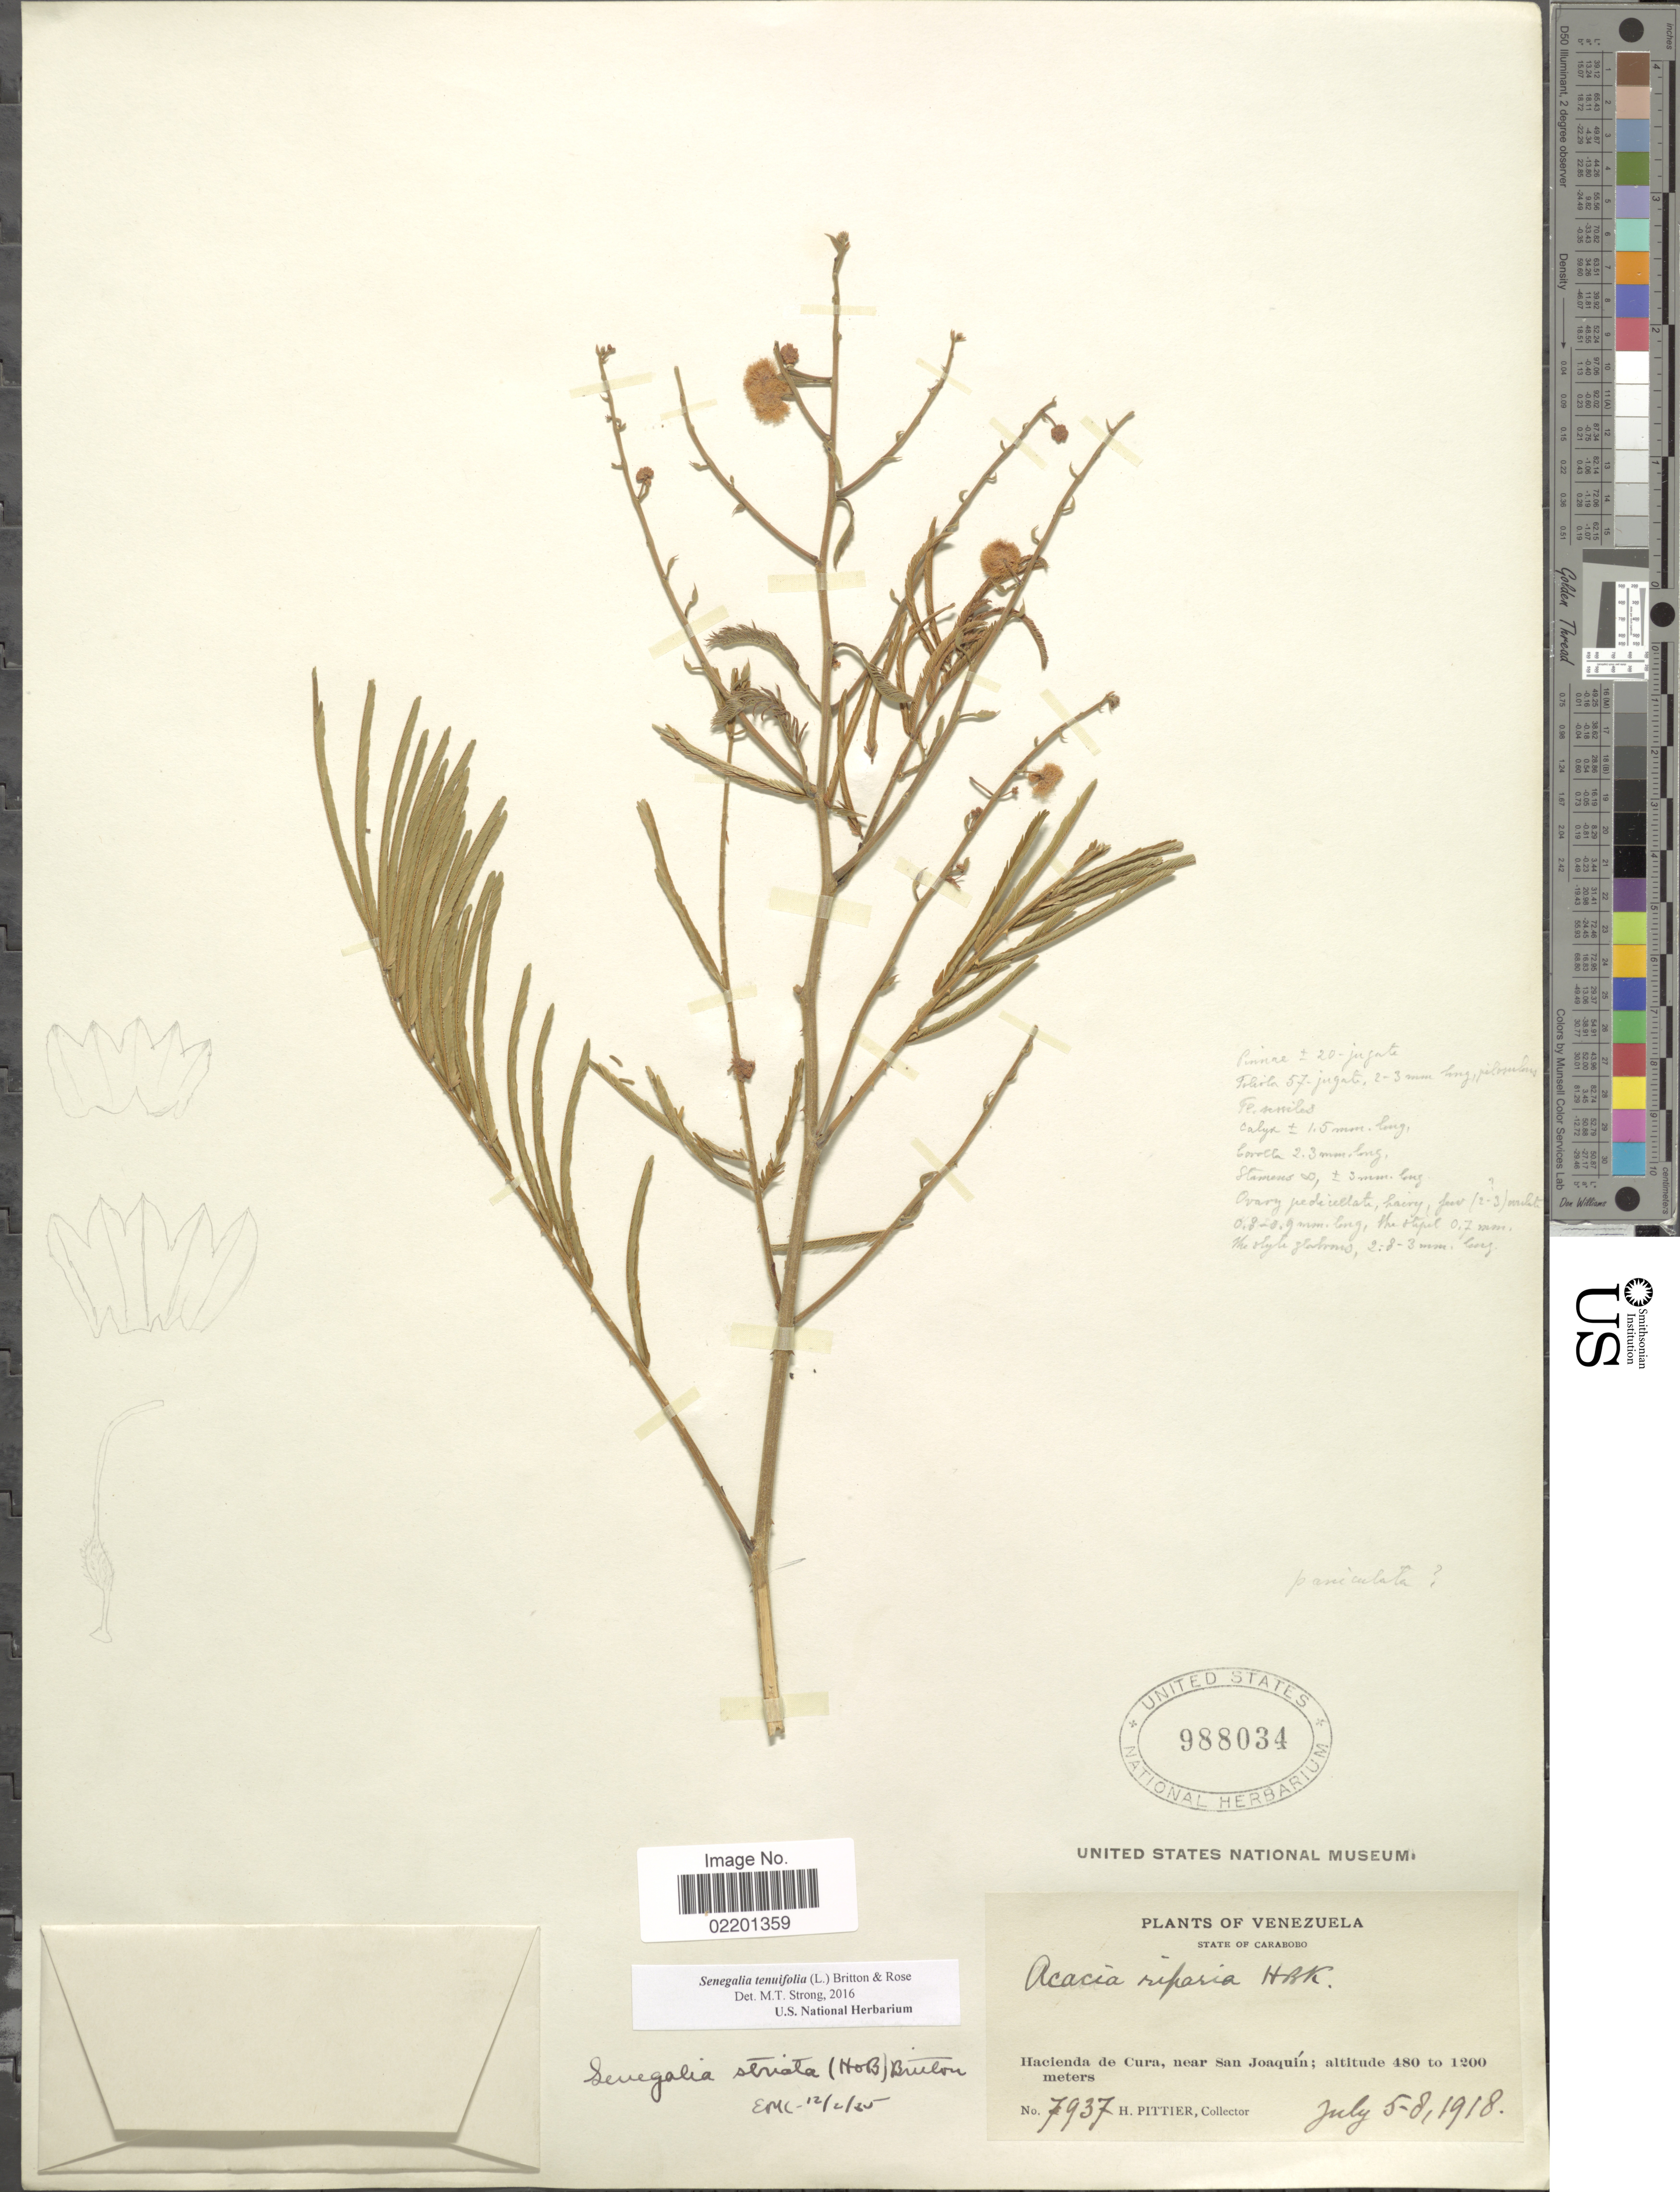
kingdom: Plantae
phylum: Tracheophyta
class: Magnoliopsida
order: Fabales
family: Fabaceae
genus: Senegalia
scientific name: Senegalia tenuifolia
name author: (L.) Britton & Rose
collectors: H. F. Pittier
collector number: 7937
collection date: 1918-07-05/1918-07-08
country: Venezuela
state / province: Carabobo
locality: State of Carabobo, Hacienda de Cura, near San Joaquin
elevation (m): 480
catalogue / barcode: US 988034